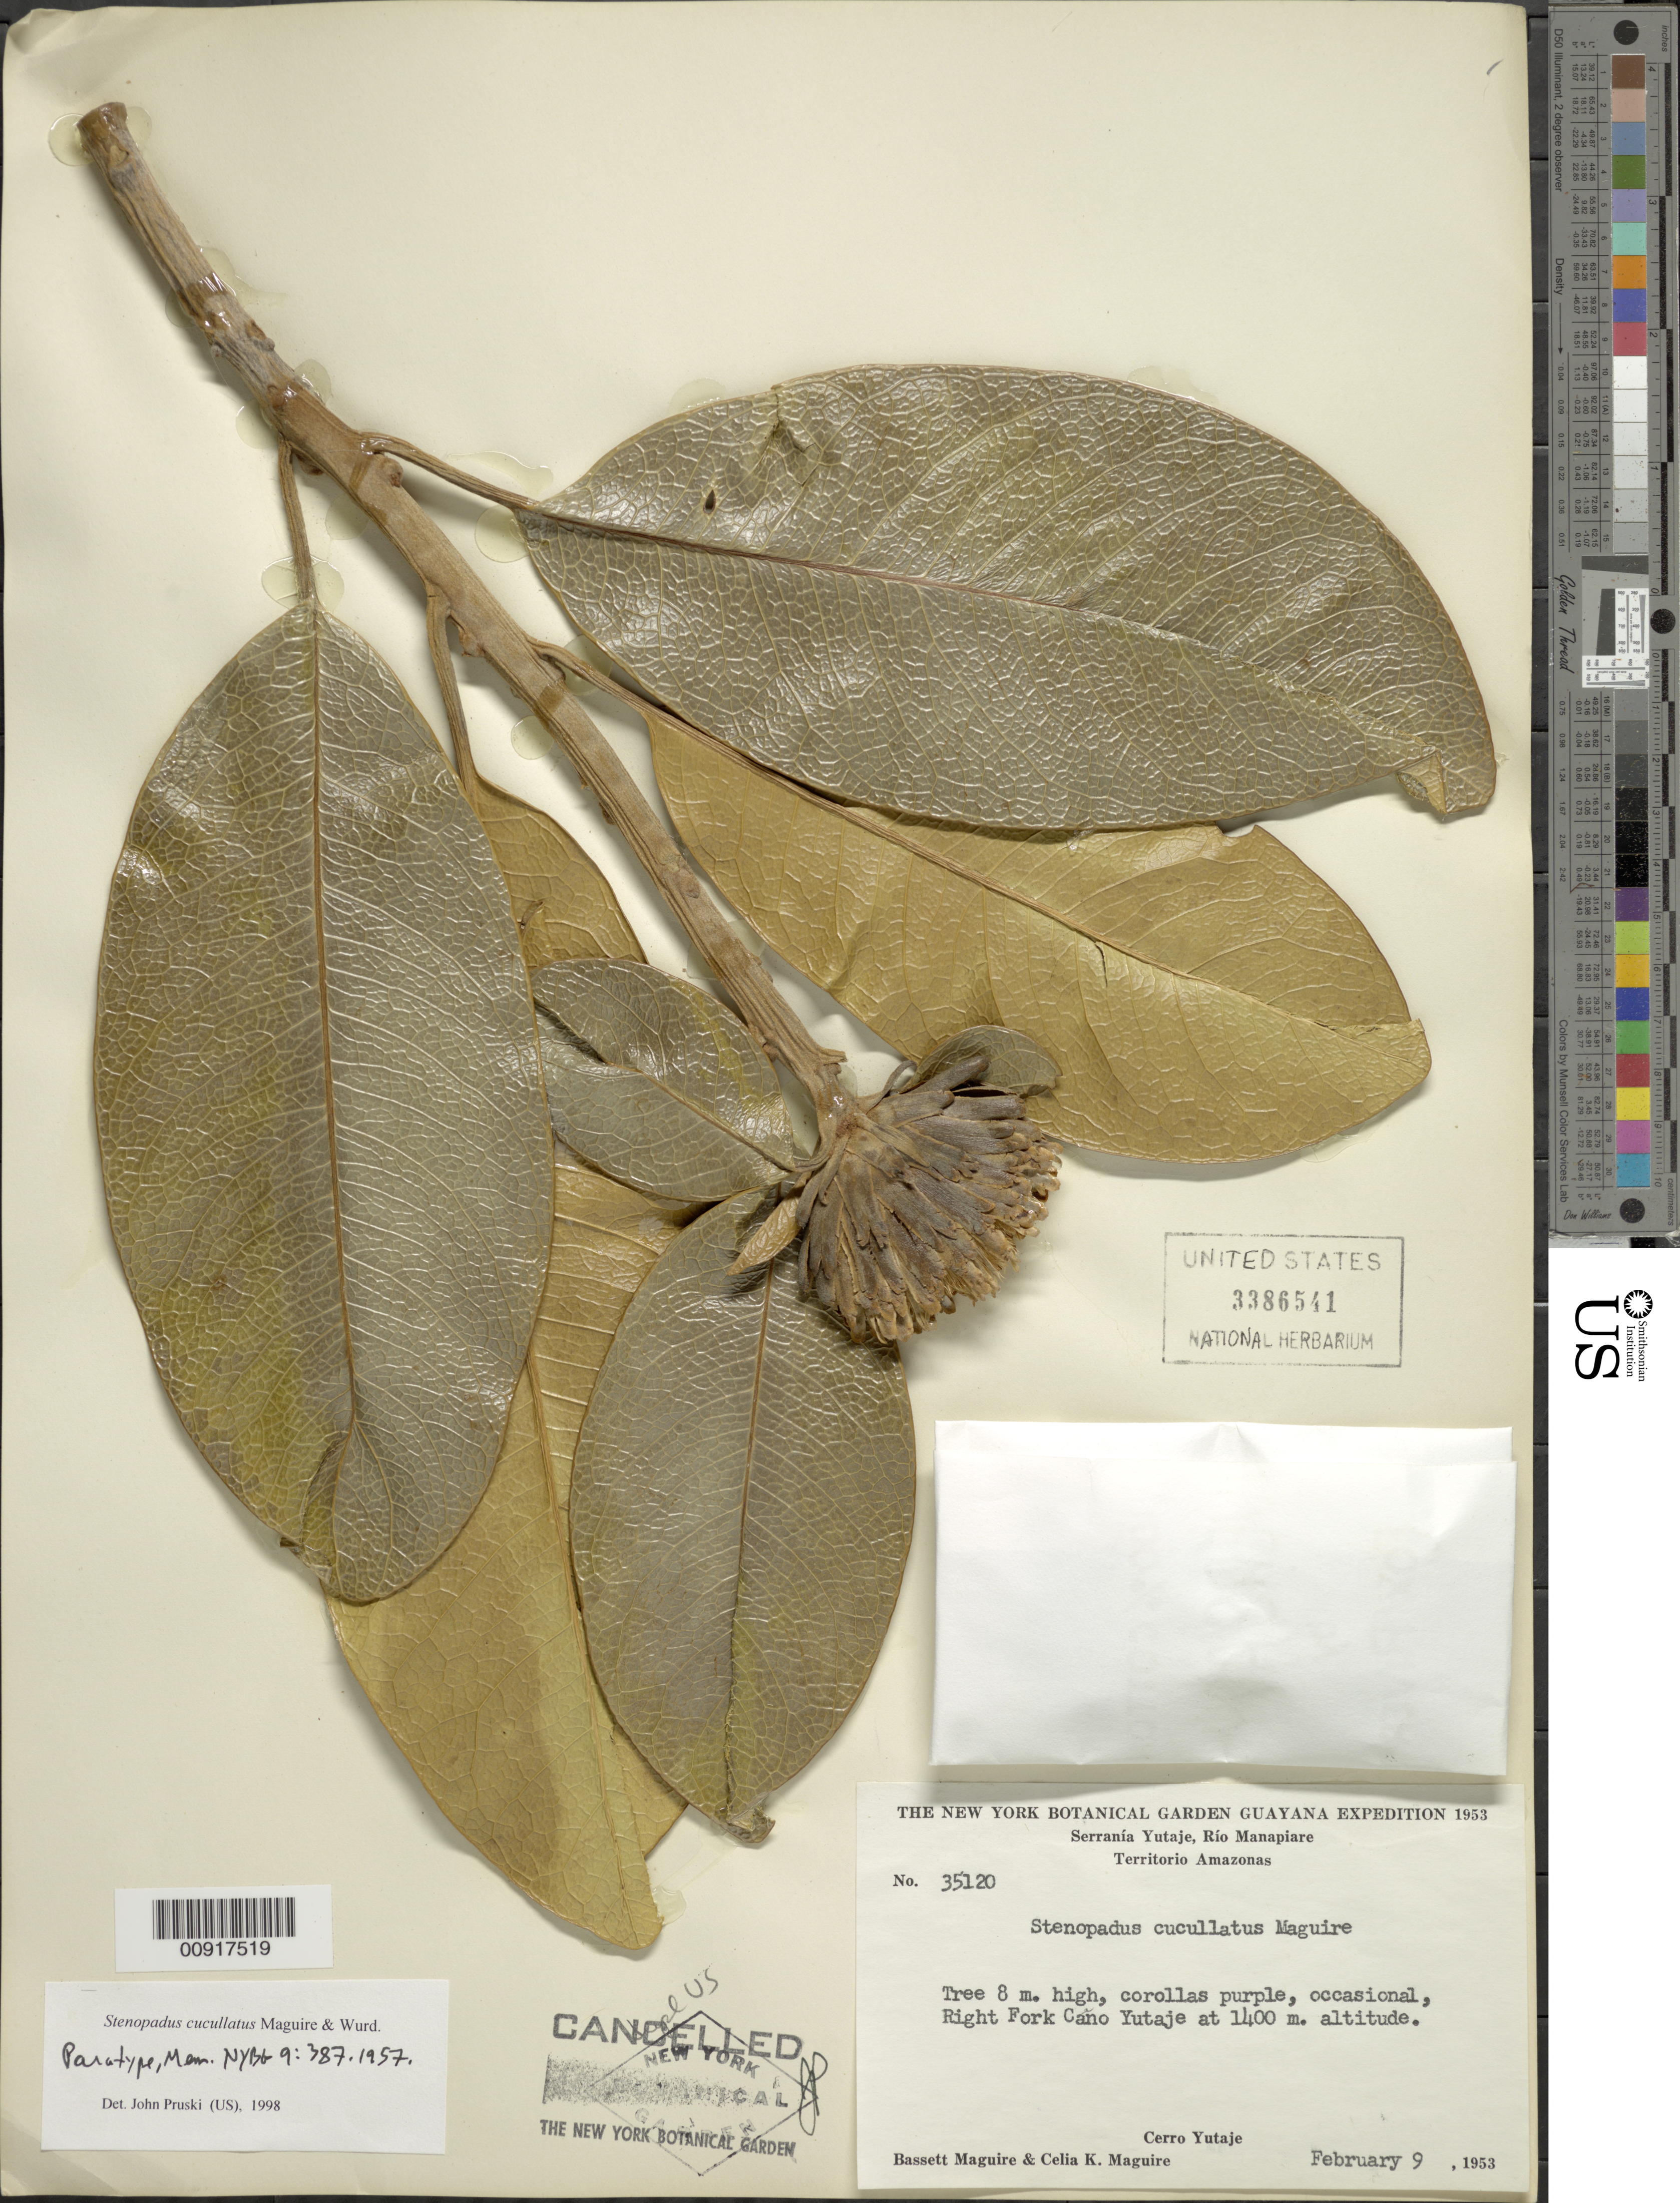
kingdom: Plantae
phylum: Tracheophyta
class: Magnoliopsida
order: Asterales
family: Asteraceae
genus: Stenopadus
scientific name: Stenopadus cucullatus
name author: Maguire & Wurdack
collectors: B. Maguire & C. K. Maguire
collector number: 35120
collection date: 1953-02-09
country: Venezuela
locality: Serrania Yutaje, Rio Manapiare, Territorio Amazonas, Righ Fork Caño Yutaje, Cerro Yutaje.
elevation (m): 1400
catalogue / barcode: US 3386541